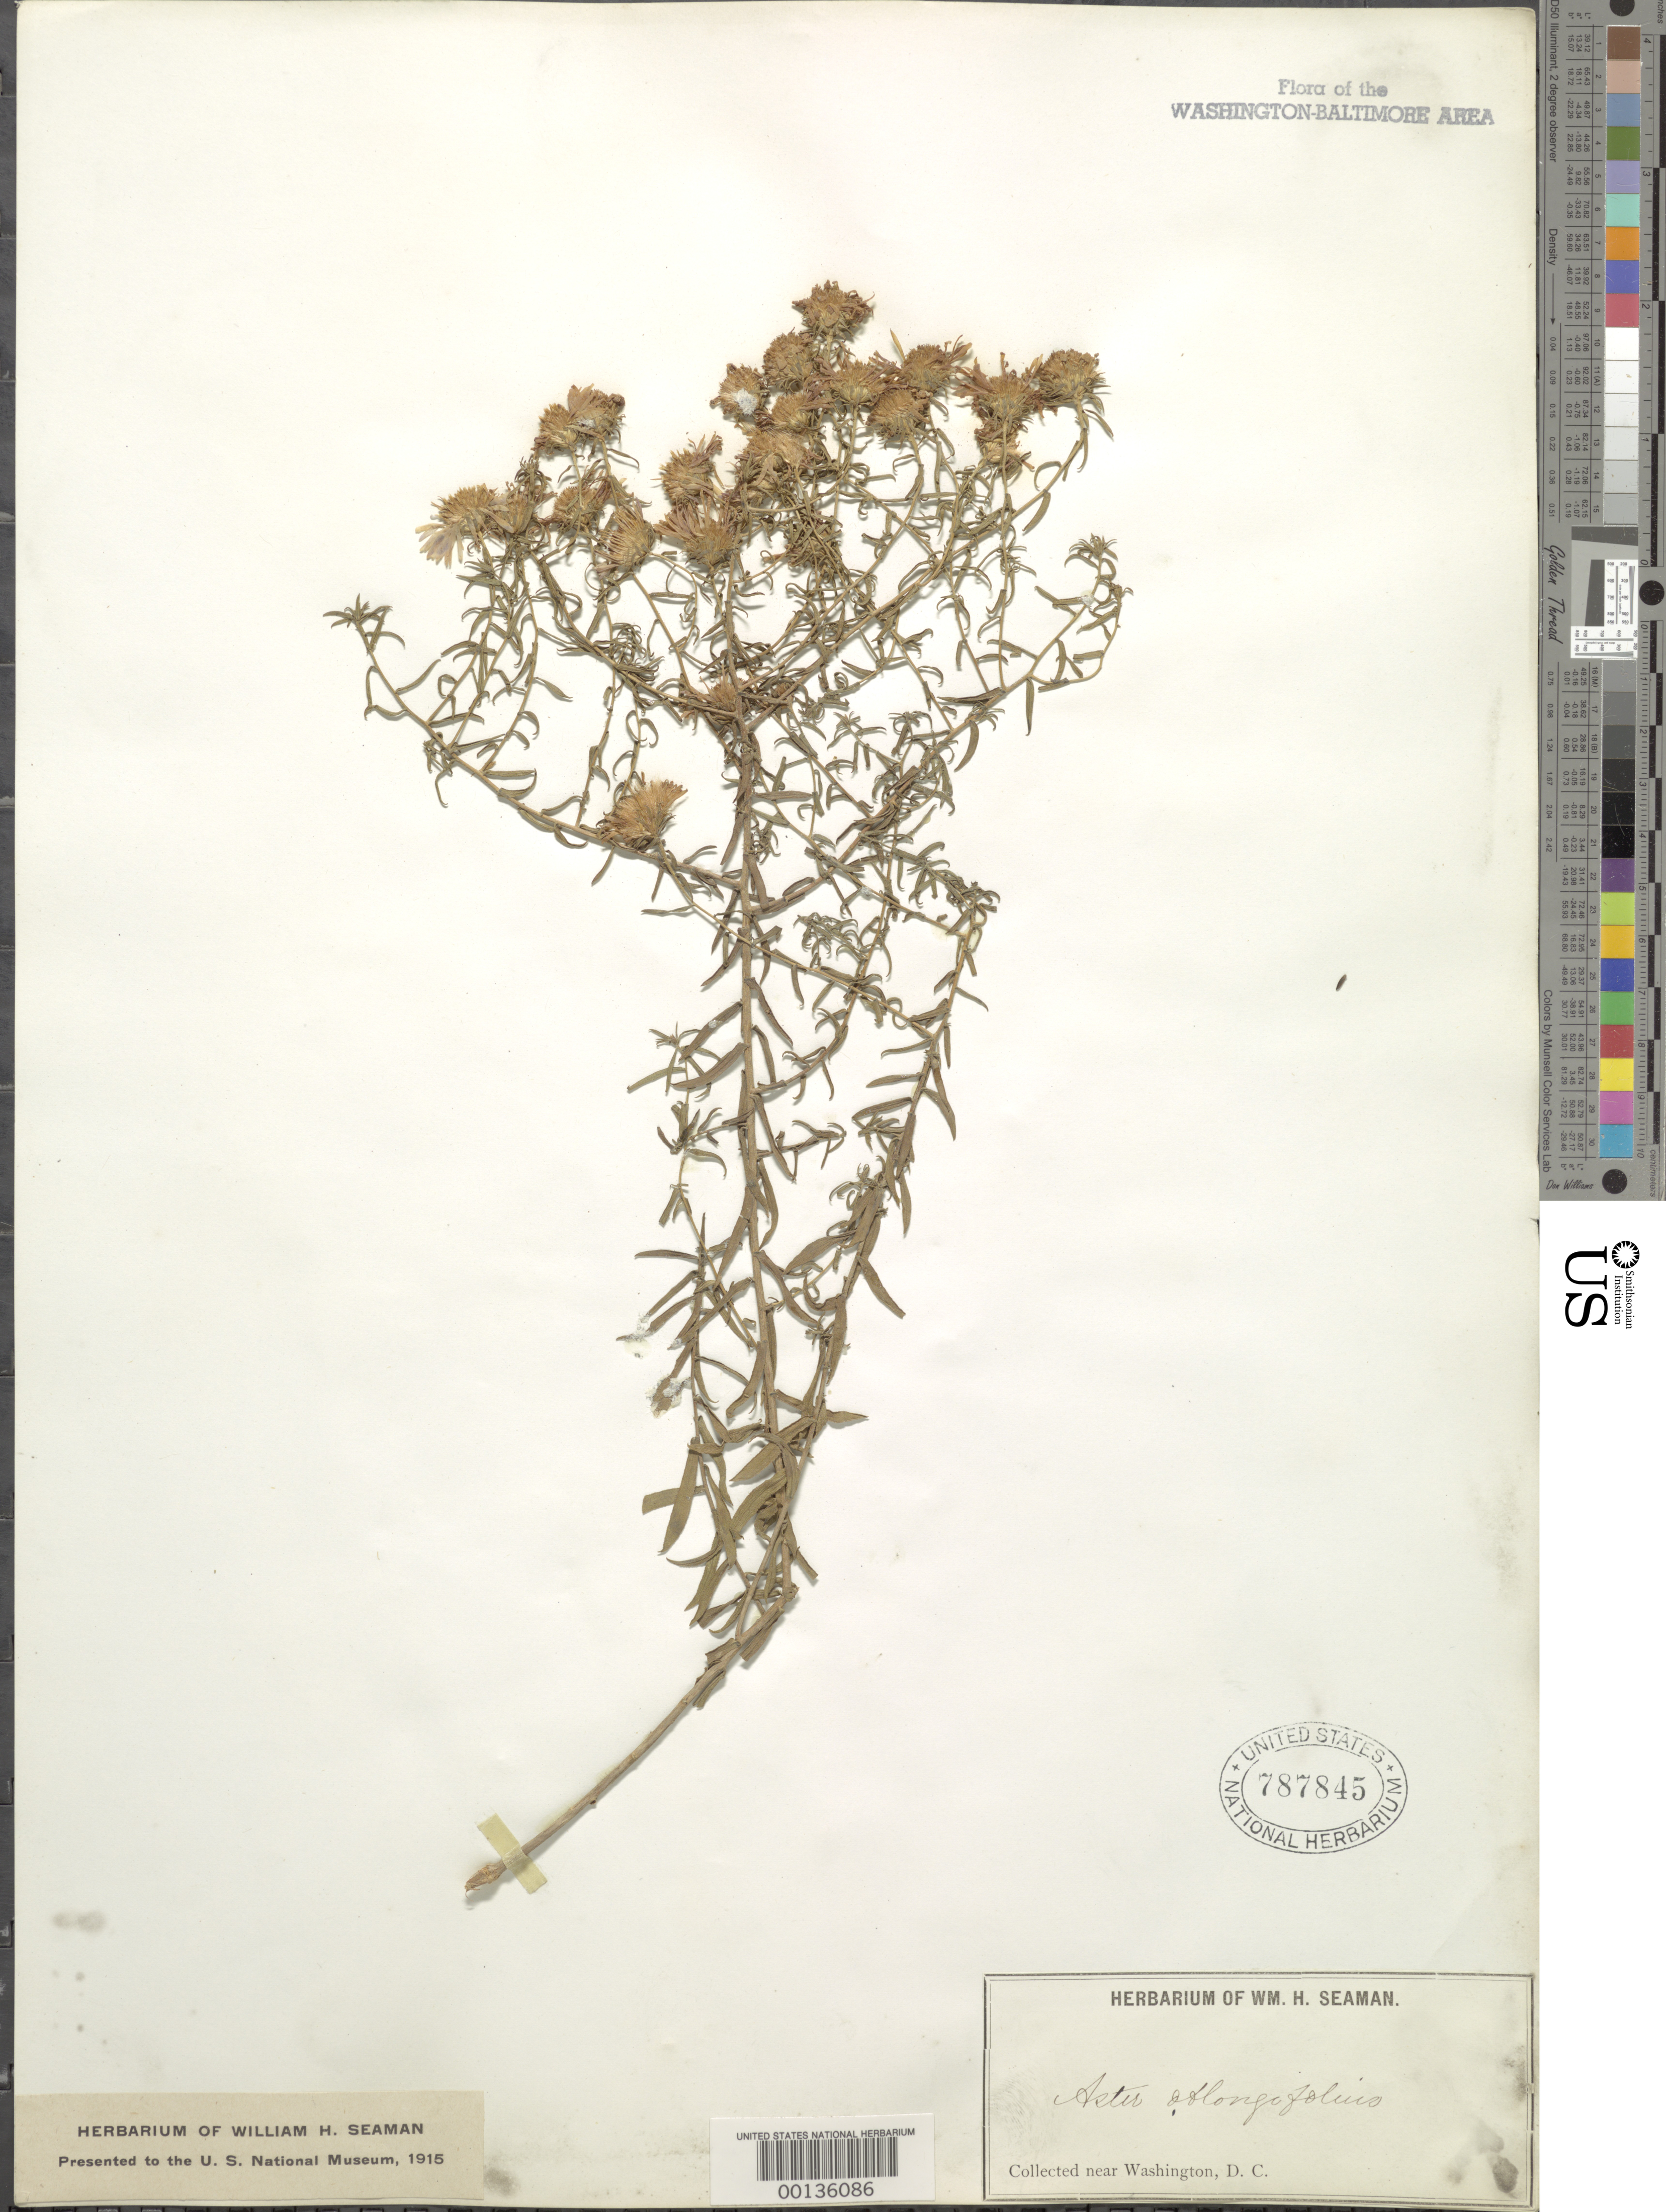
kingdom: Plantae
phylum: Tracheophyta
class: Magnoliopsida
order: Asterales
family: Asteraceae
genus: Symphyotrichum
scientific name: Symphyotrichum oblongifolium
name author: (Nutt.) G.L. Nesom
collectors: W. Seaman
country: United States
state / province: District of Columbia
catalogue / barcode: US 787845